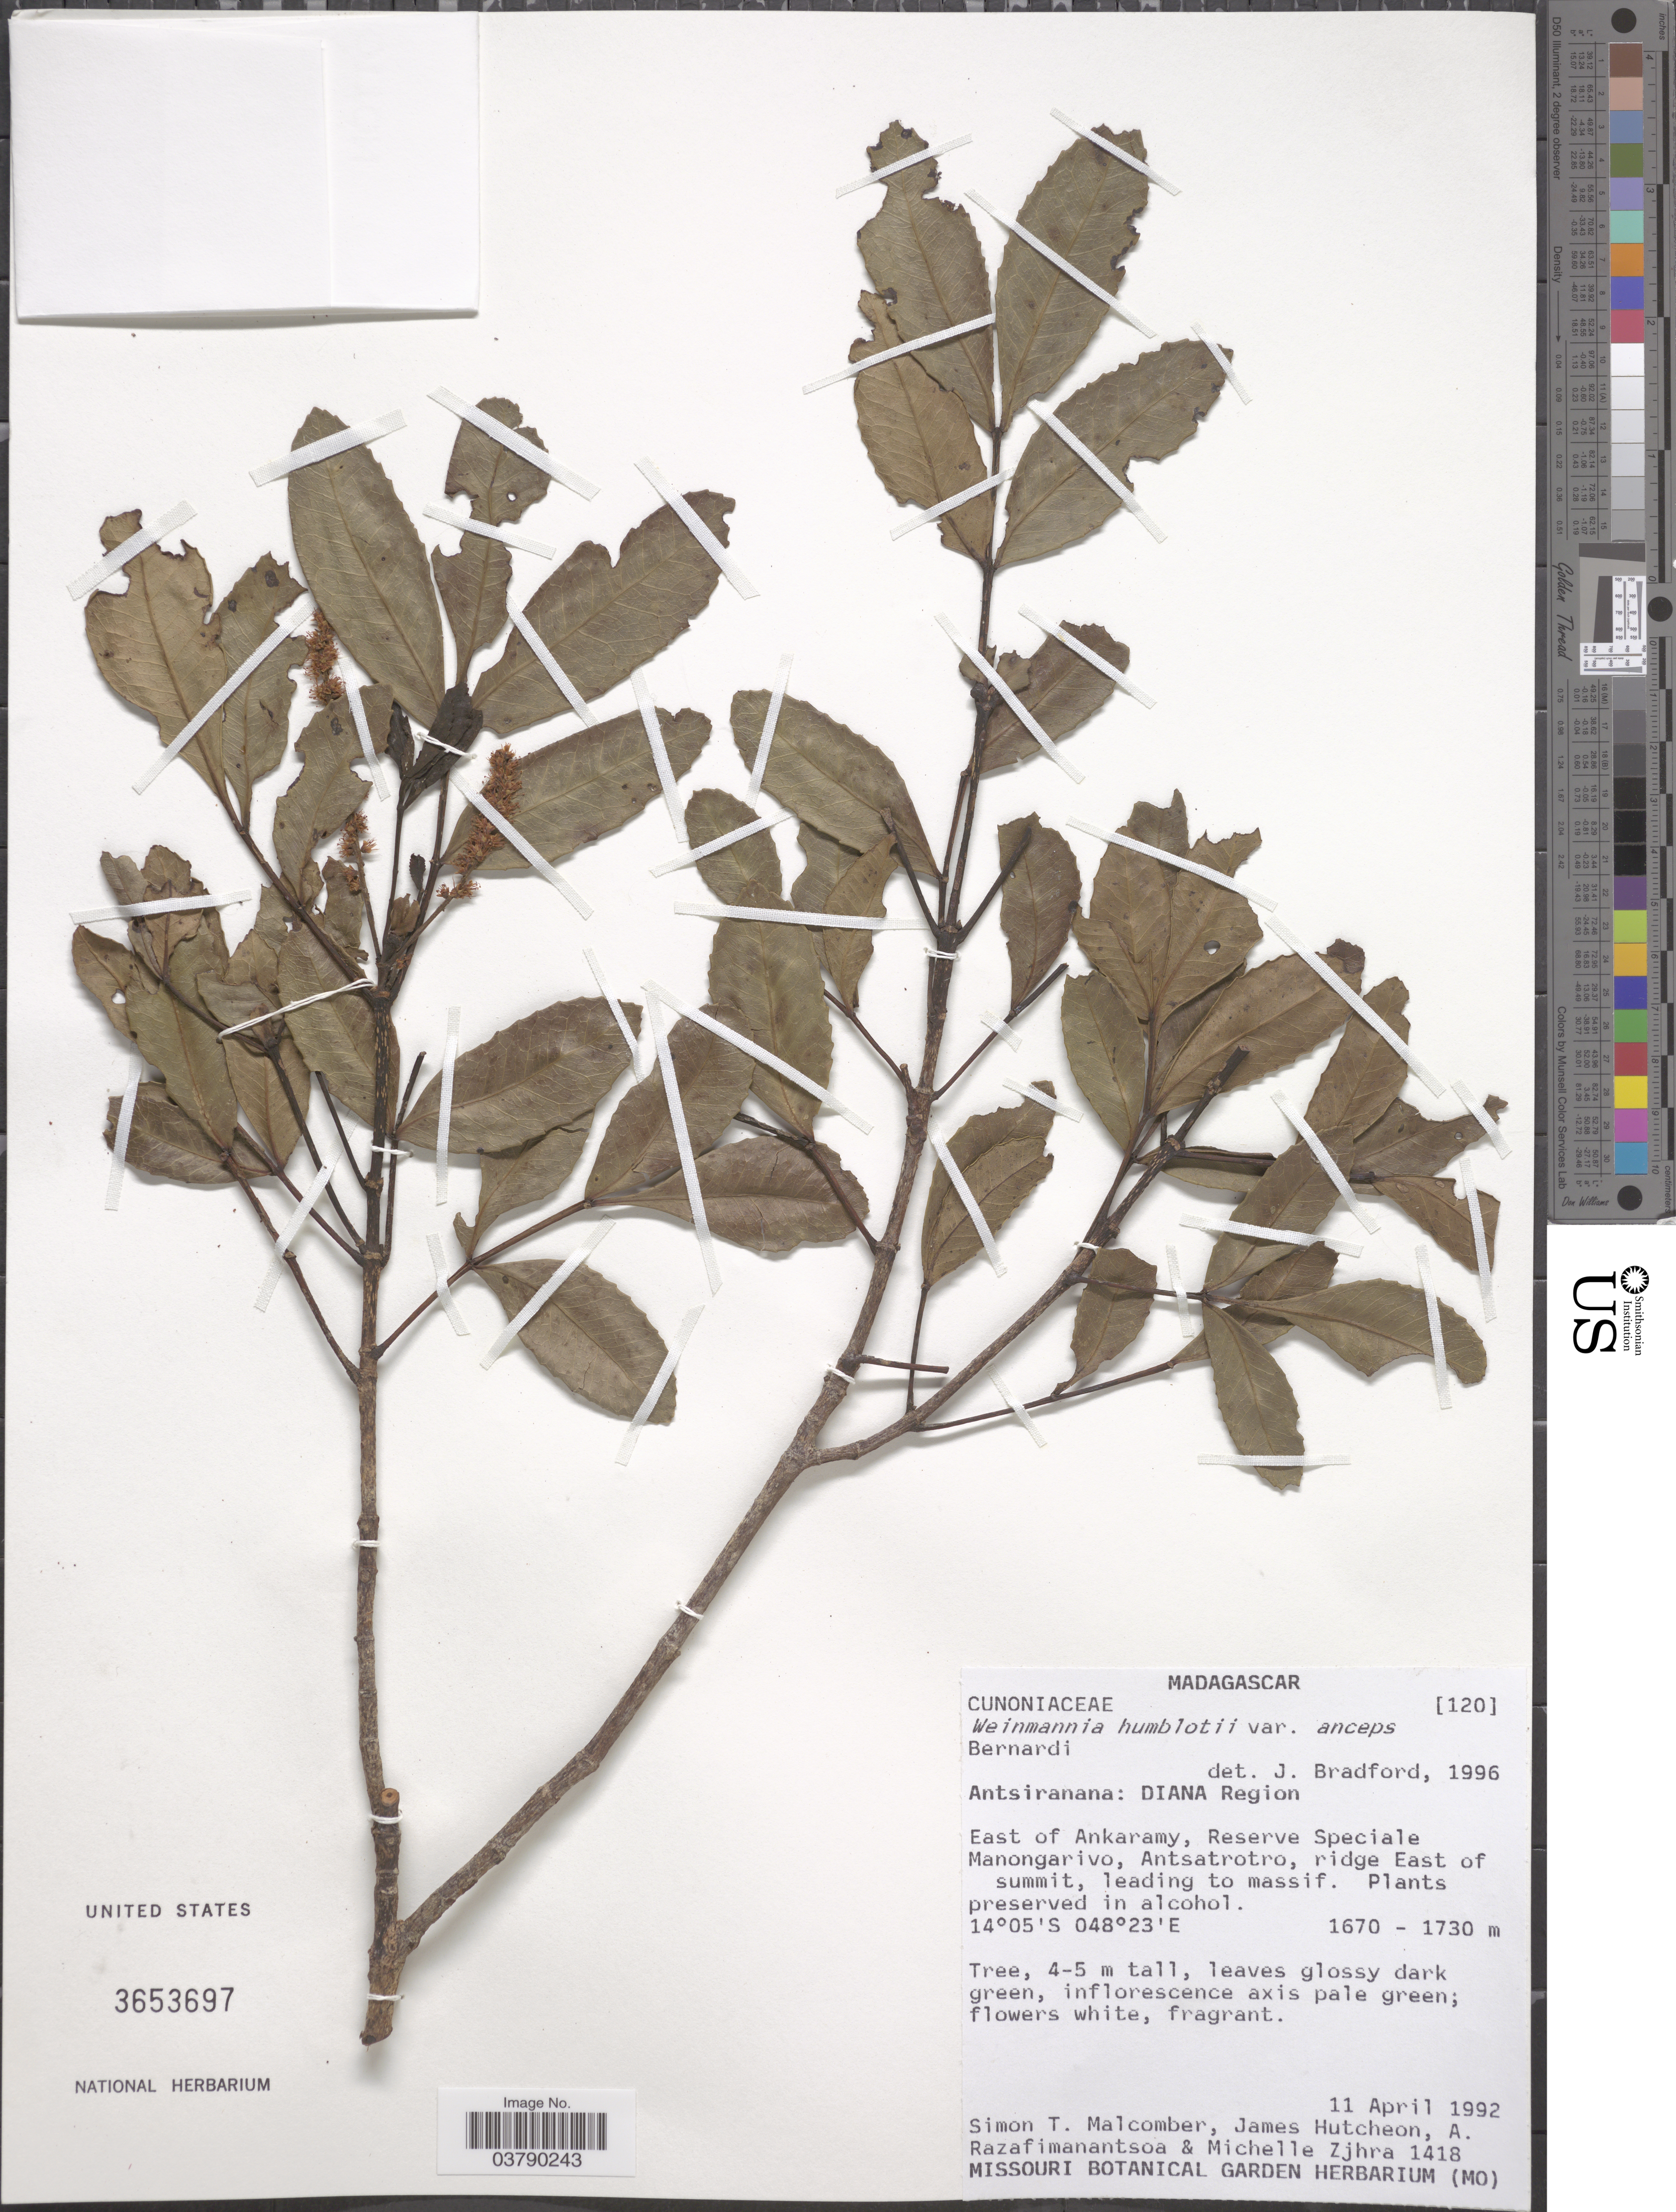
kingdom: Plantae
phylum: Tracheophyta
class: Magnoliopsida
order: Oxalidales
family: Cunoniaceae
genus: Pterophylla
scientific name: Pterophylla humblotii var. anceps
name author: (Bernardi) J. Bradford & Z.S. Rogers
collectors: S. T. Malcomber, J. Hutcheon, A. Razafimanantsoa & M. Zjhra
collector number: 1418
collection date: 1992-04-11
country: Madagascar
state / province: Diana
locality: Diana Region. East of Ankaramy, Reserve Speciale Manongarivo, Antsatrotro, ridge East of summit, leading to massif.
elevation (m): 1670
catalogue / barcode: US 3653697